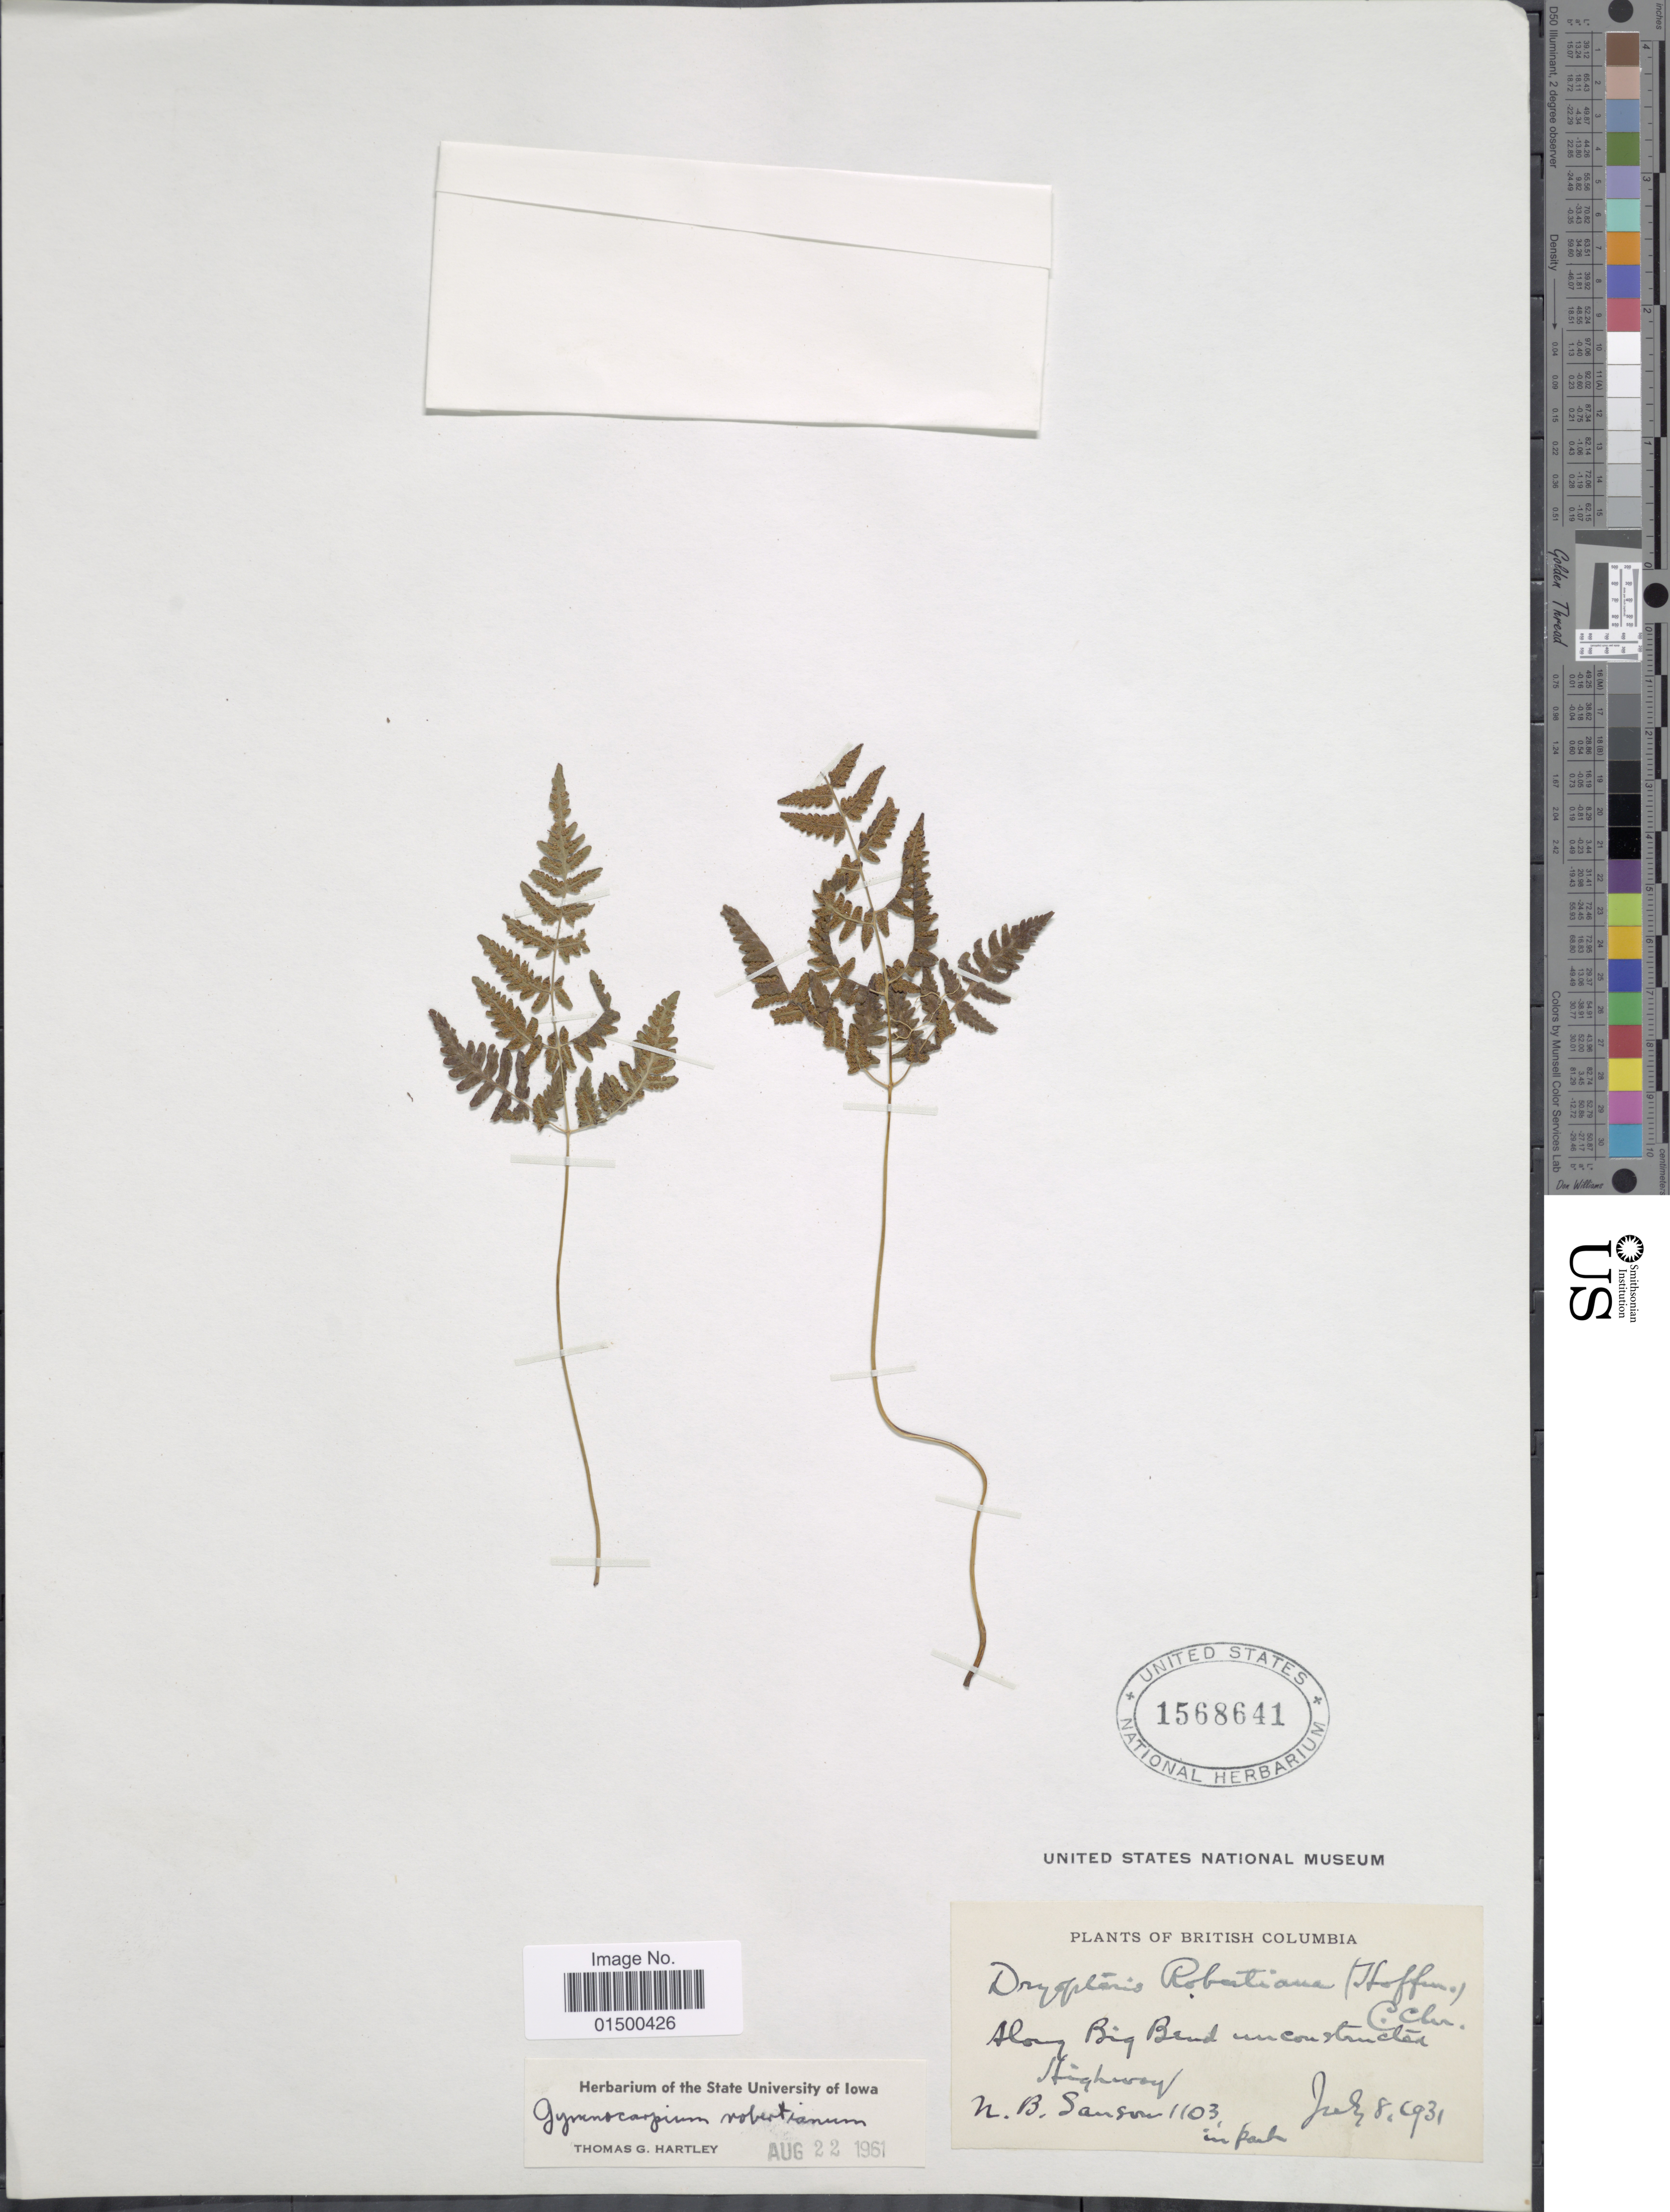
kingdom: Plantae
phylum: Tracheophyta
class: Polypodiopsida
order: Polypodiales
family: Cystopteridaceae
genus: Gymnocarpium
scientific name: Gymnocarpium robertianum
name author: (Hoffm.) Newman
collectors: N. Sanson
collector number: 1103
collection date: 1931-07-08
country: Canada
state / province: British Columbia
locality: Along Big Bend unconstructed Highway.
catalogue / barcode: US 1568641